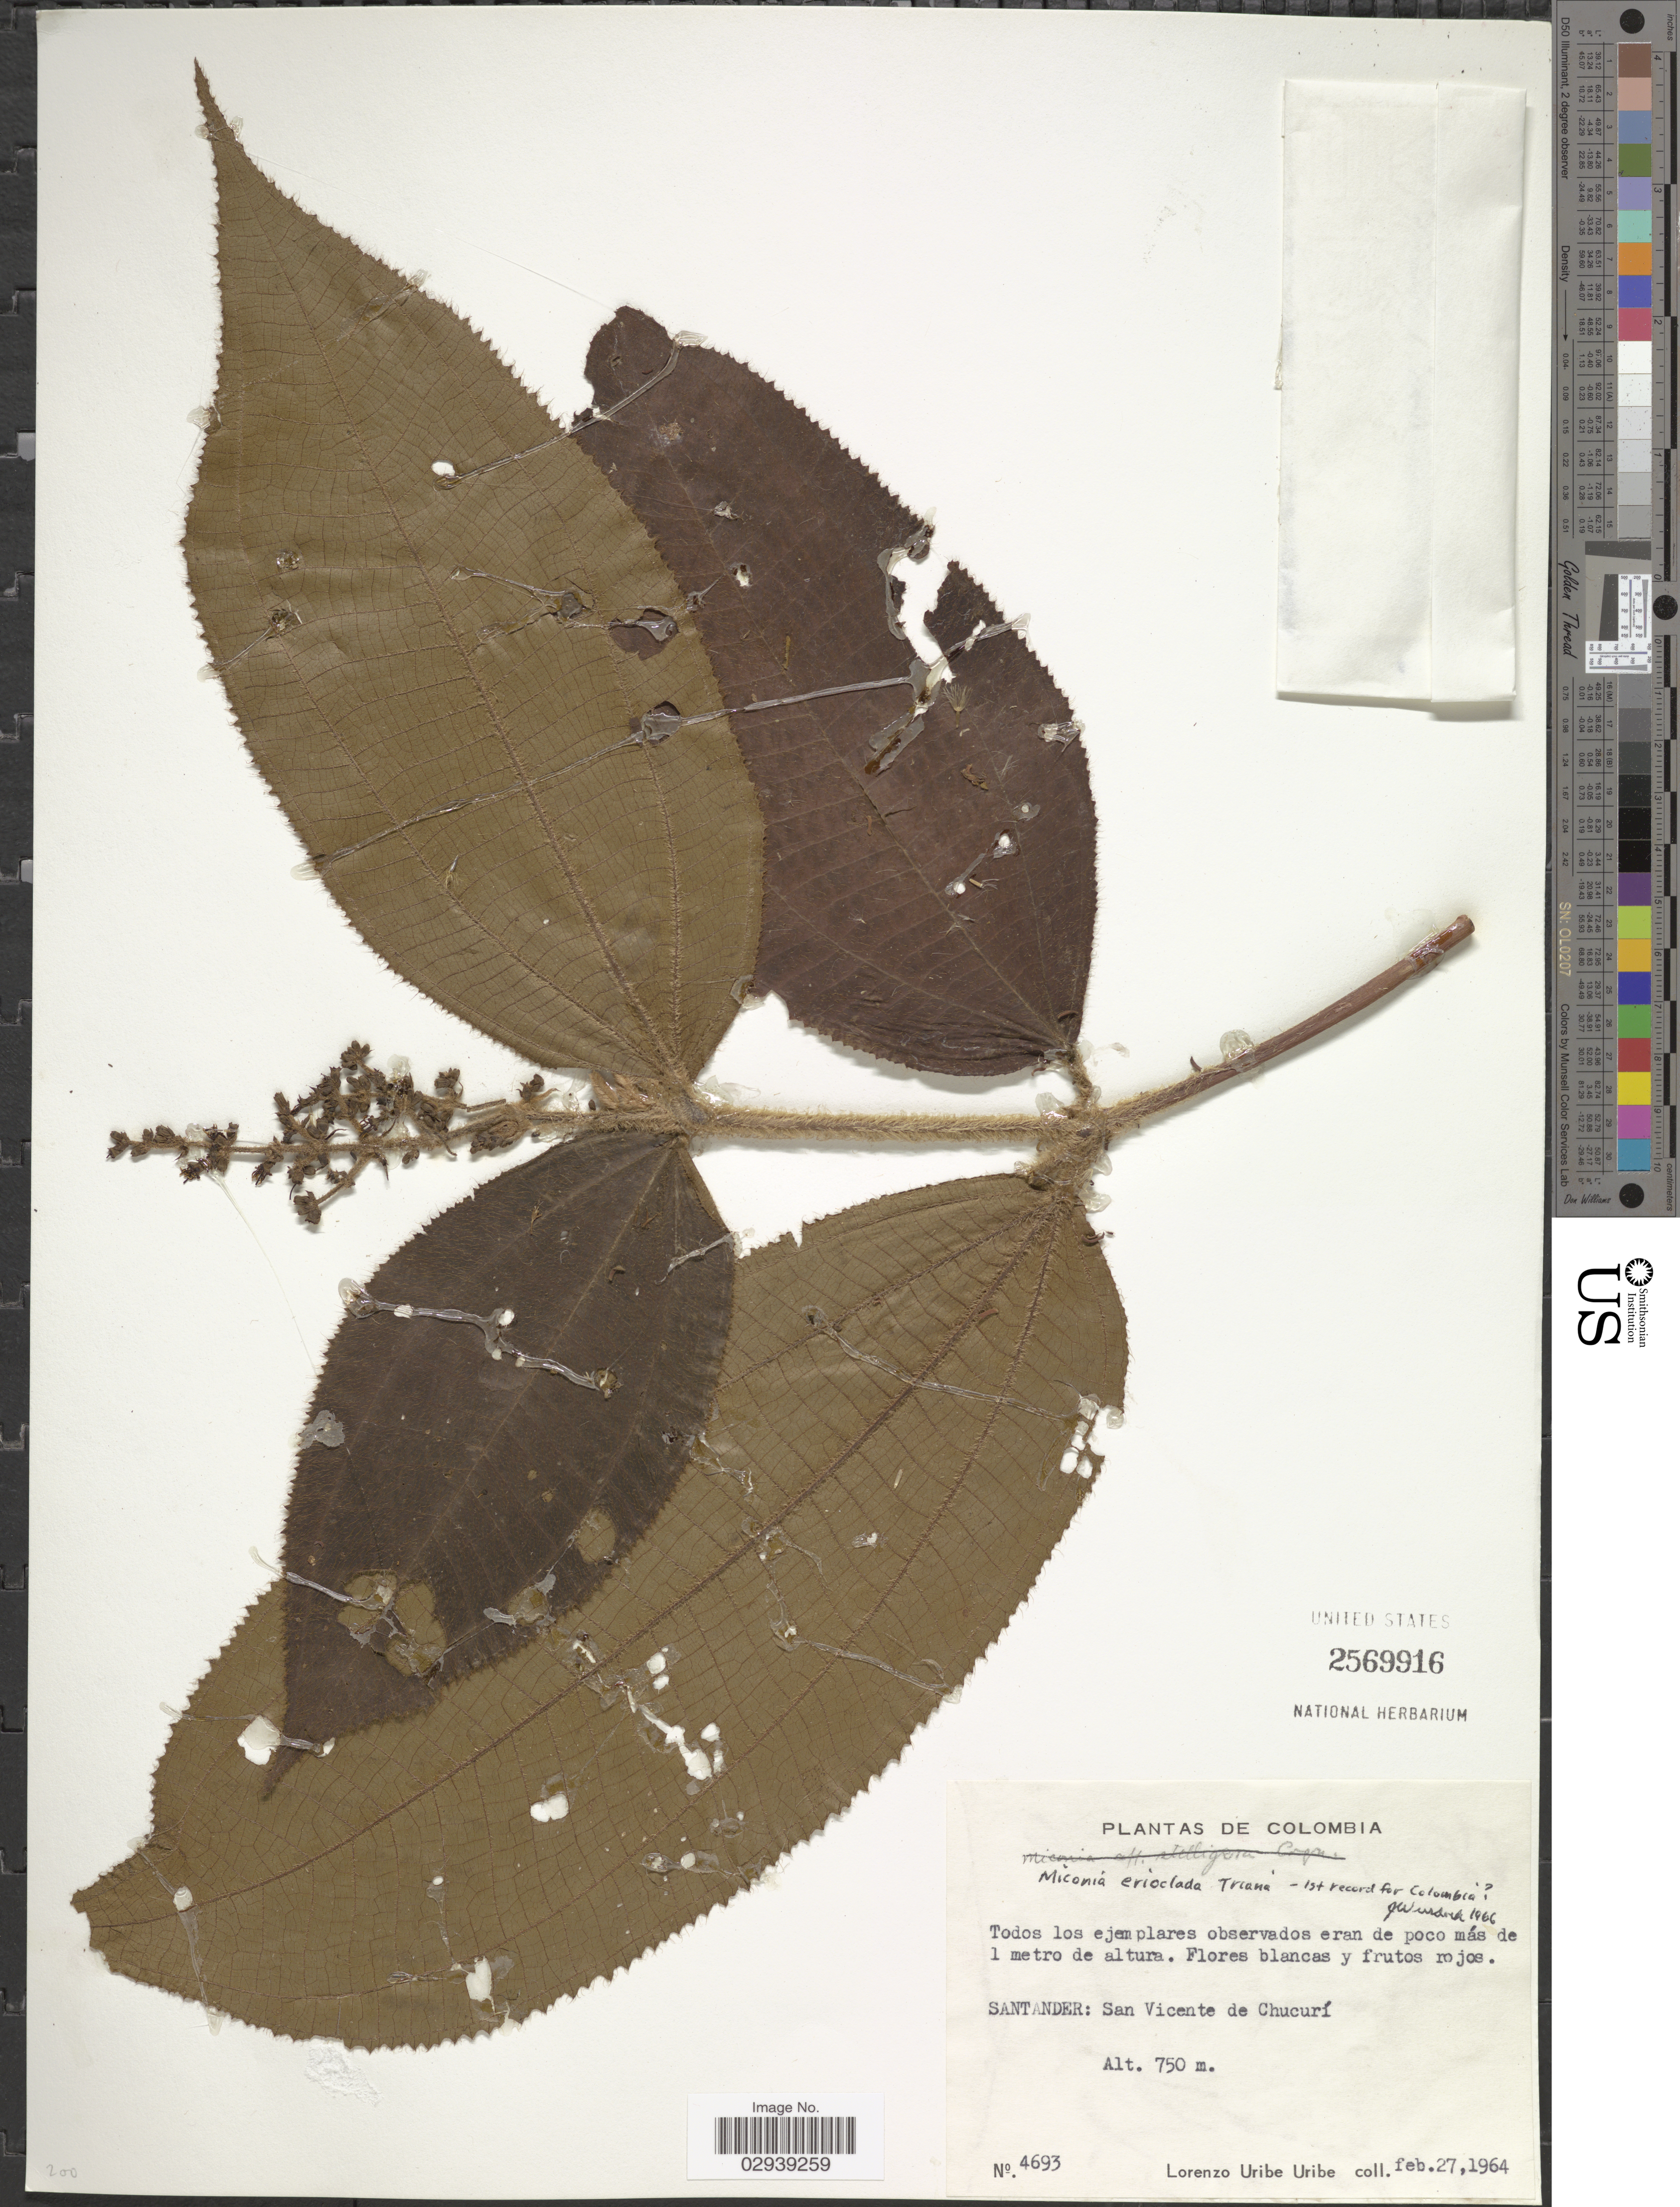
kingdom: Plantae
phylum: Tracheophyta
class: Magnoliopsida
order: Myrtales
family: Melastomataceae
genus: Miconia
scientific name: Miconia erioclada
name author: Triana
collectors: L. Uribe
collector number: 4693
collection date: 1964-02-27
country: Colombia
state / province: Santander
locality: San Vicente de Chucurí.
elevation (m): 750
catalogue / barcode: US 2569916